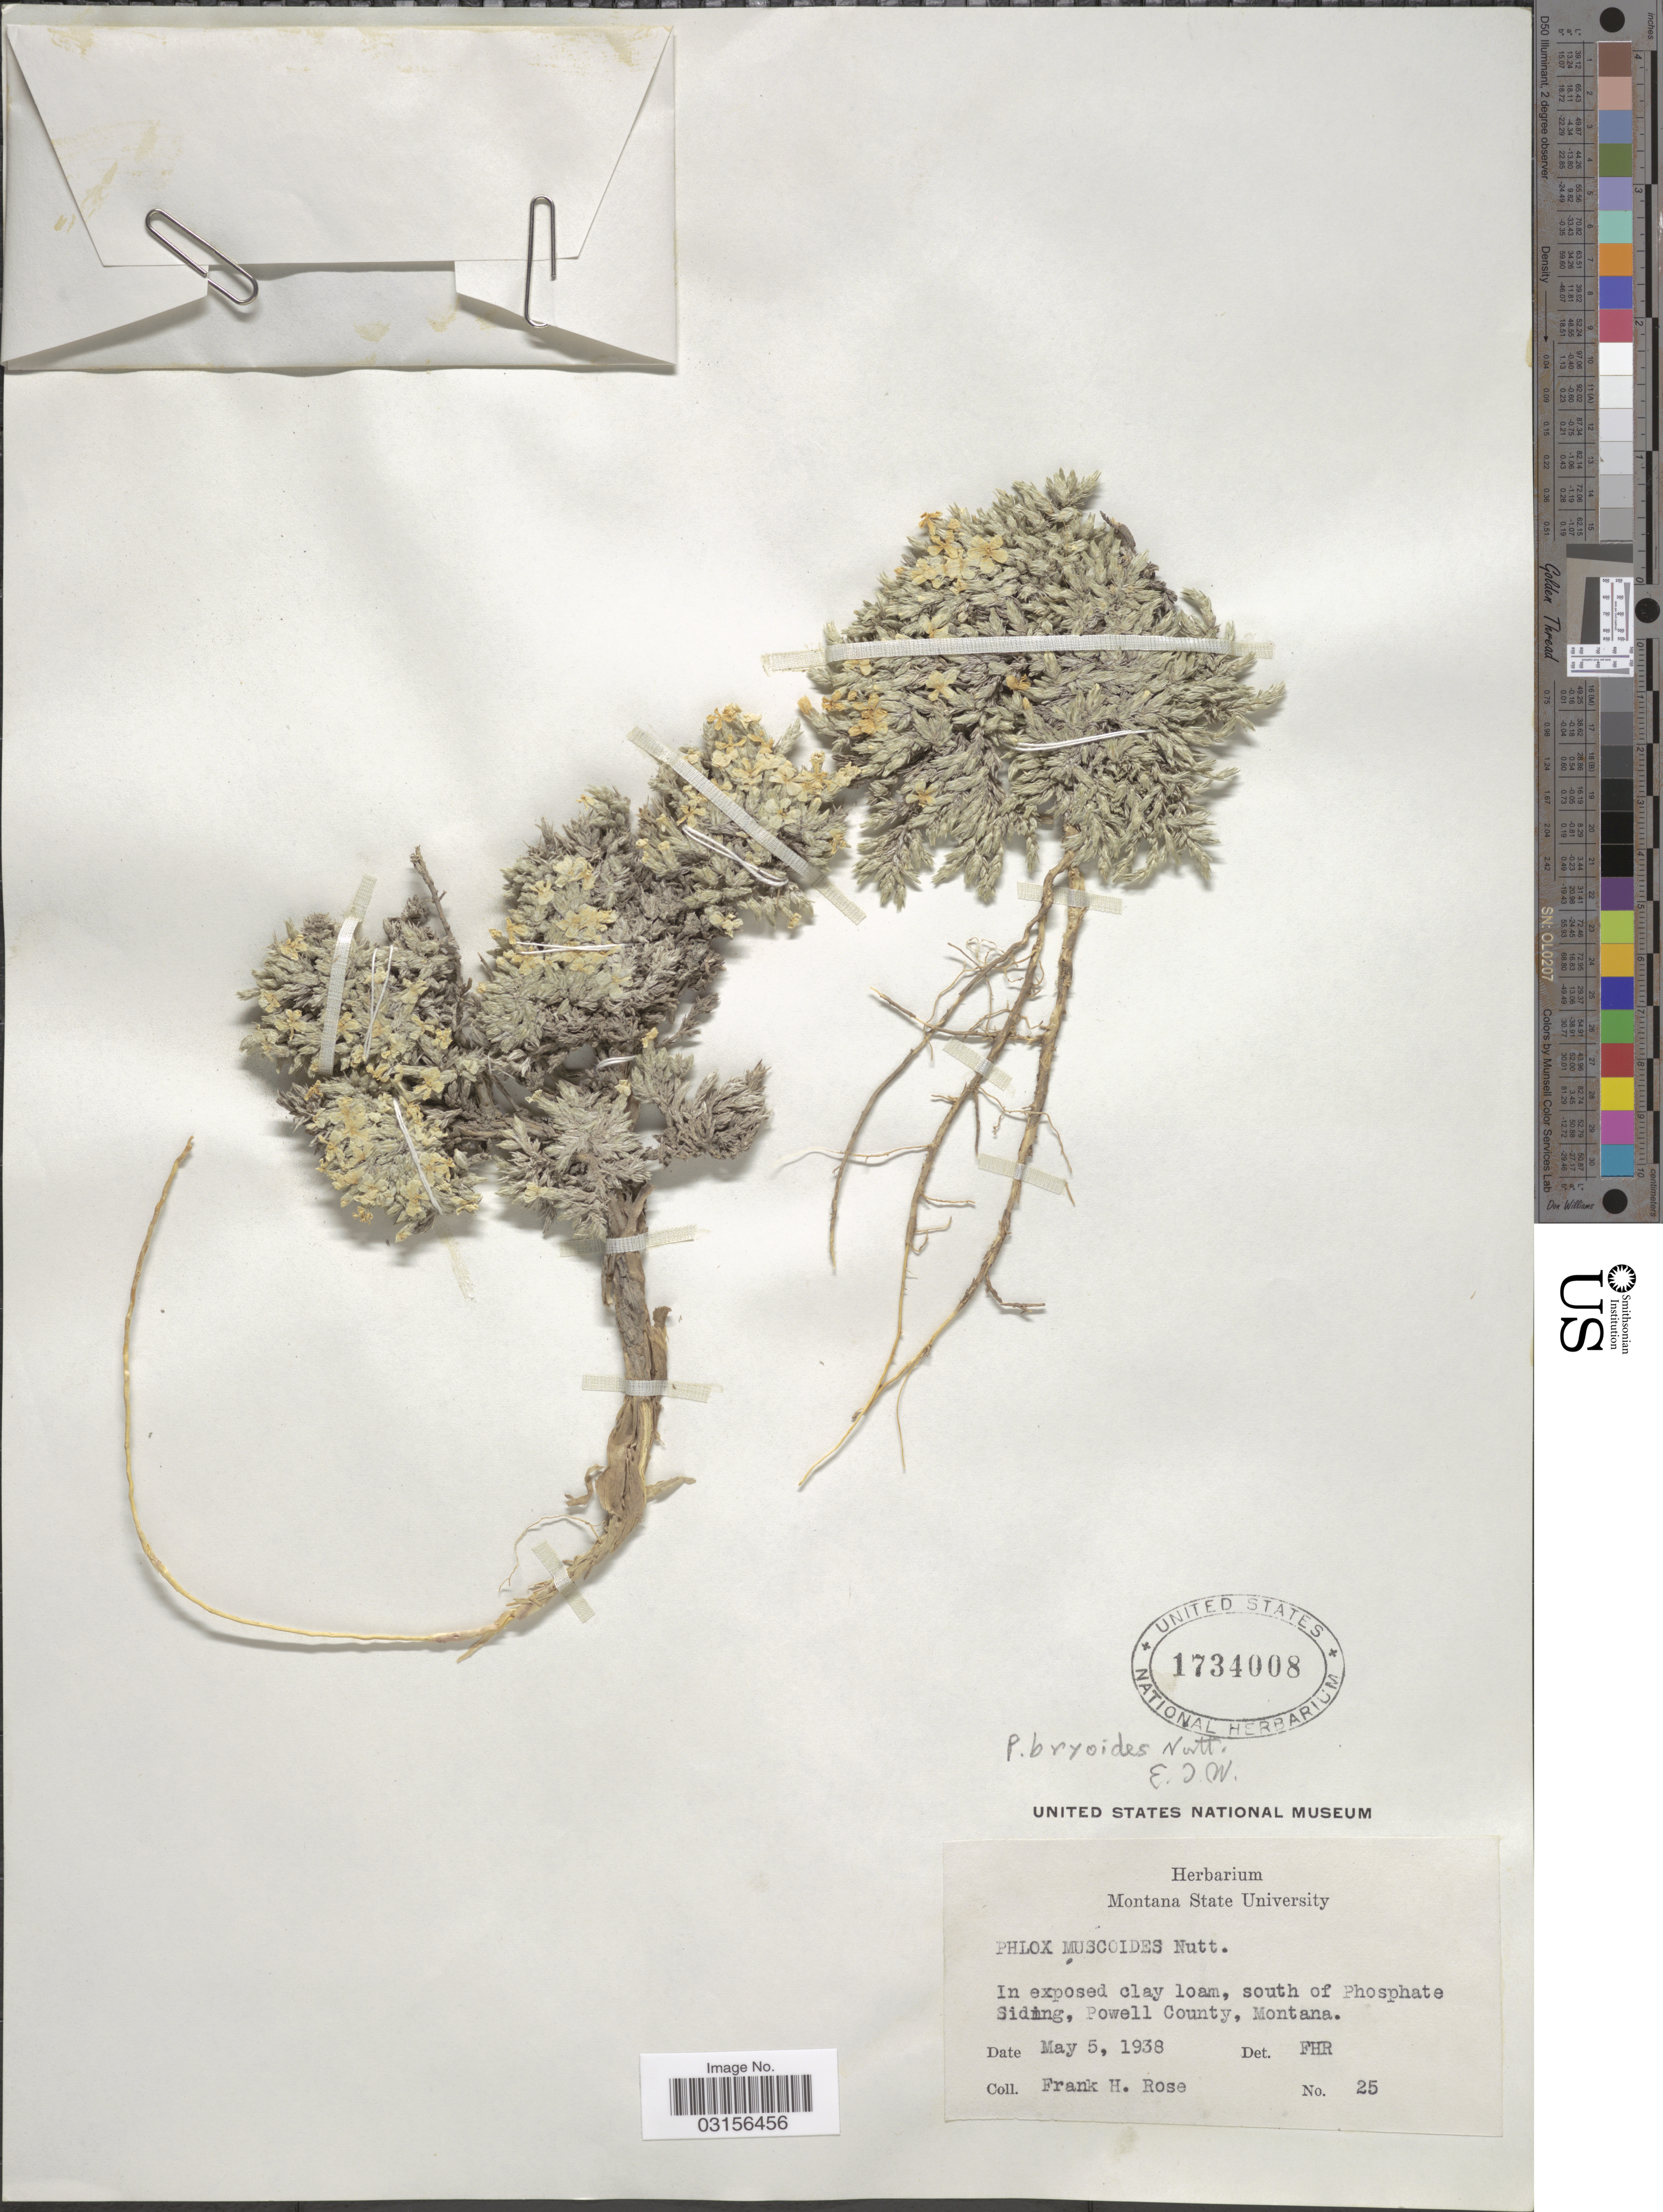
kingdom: Plantae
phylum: Tracheophyta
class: Magnoliopsida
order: Ericales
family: Polemoniaceae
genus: Phlox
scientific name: Phlox hoodii subsp. muscoides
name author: (Nutt.) Wherry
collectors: F. H. Rose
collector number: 25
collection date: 1938-05-05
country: United States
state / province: Montana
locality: South of Phosphate Siding, Powell County.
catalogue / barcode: US 1734008